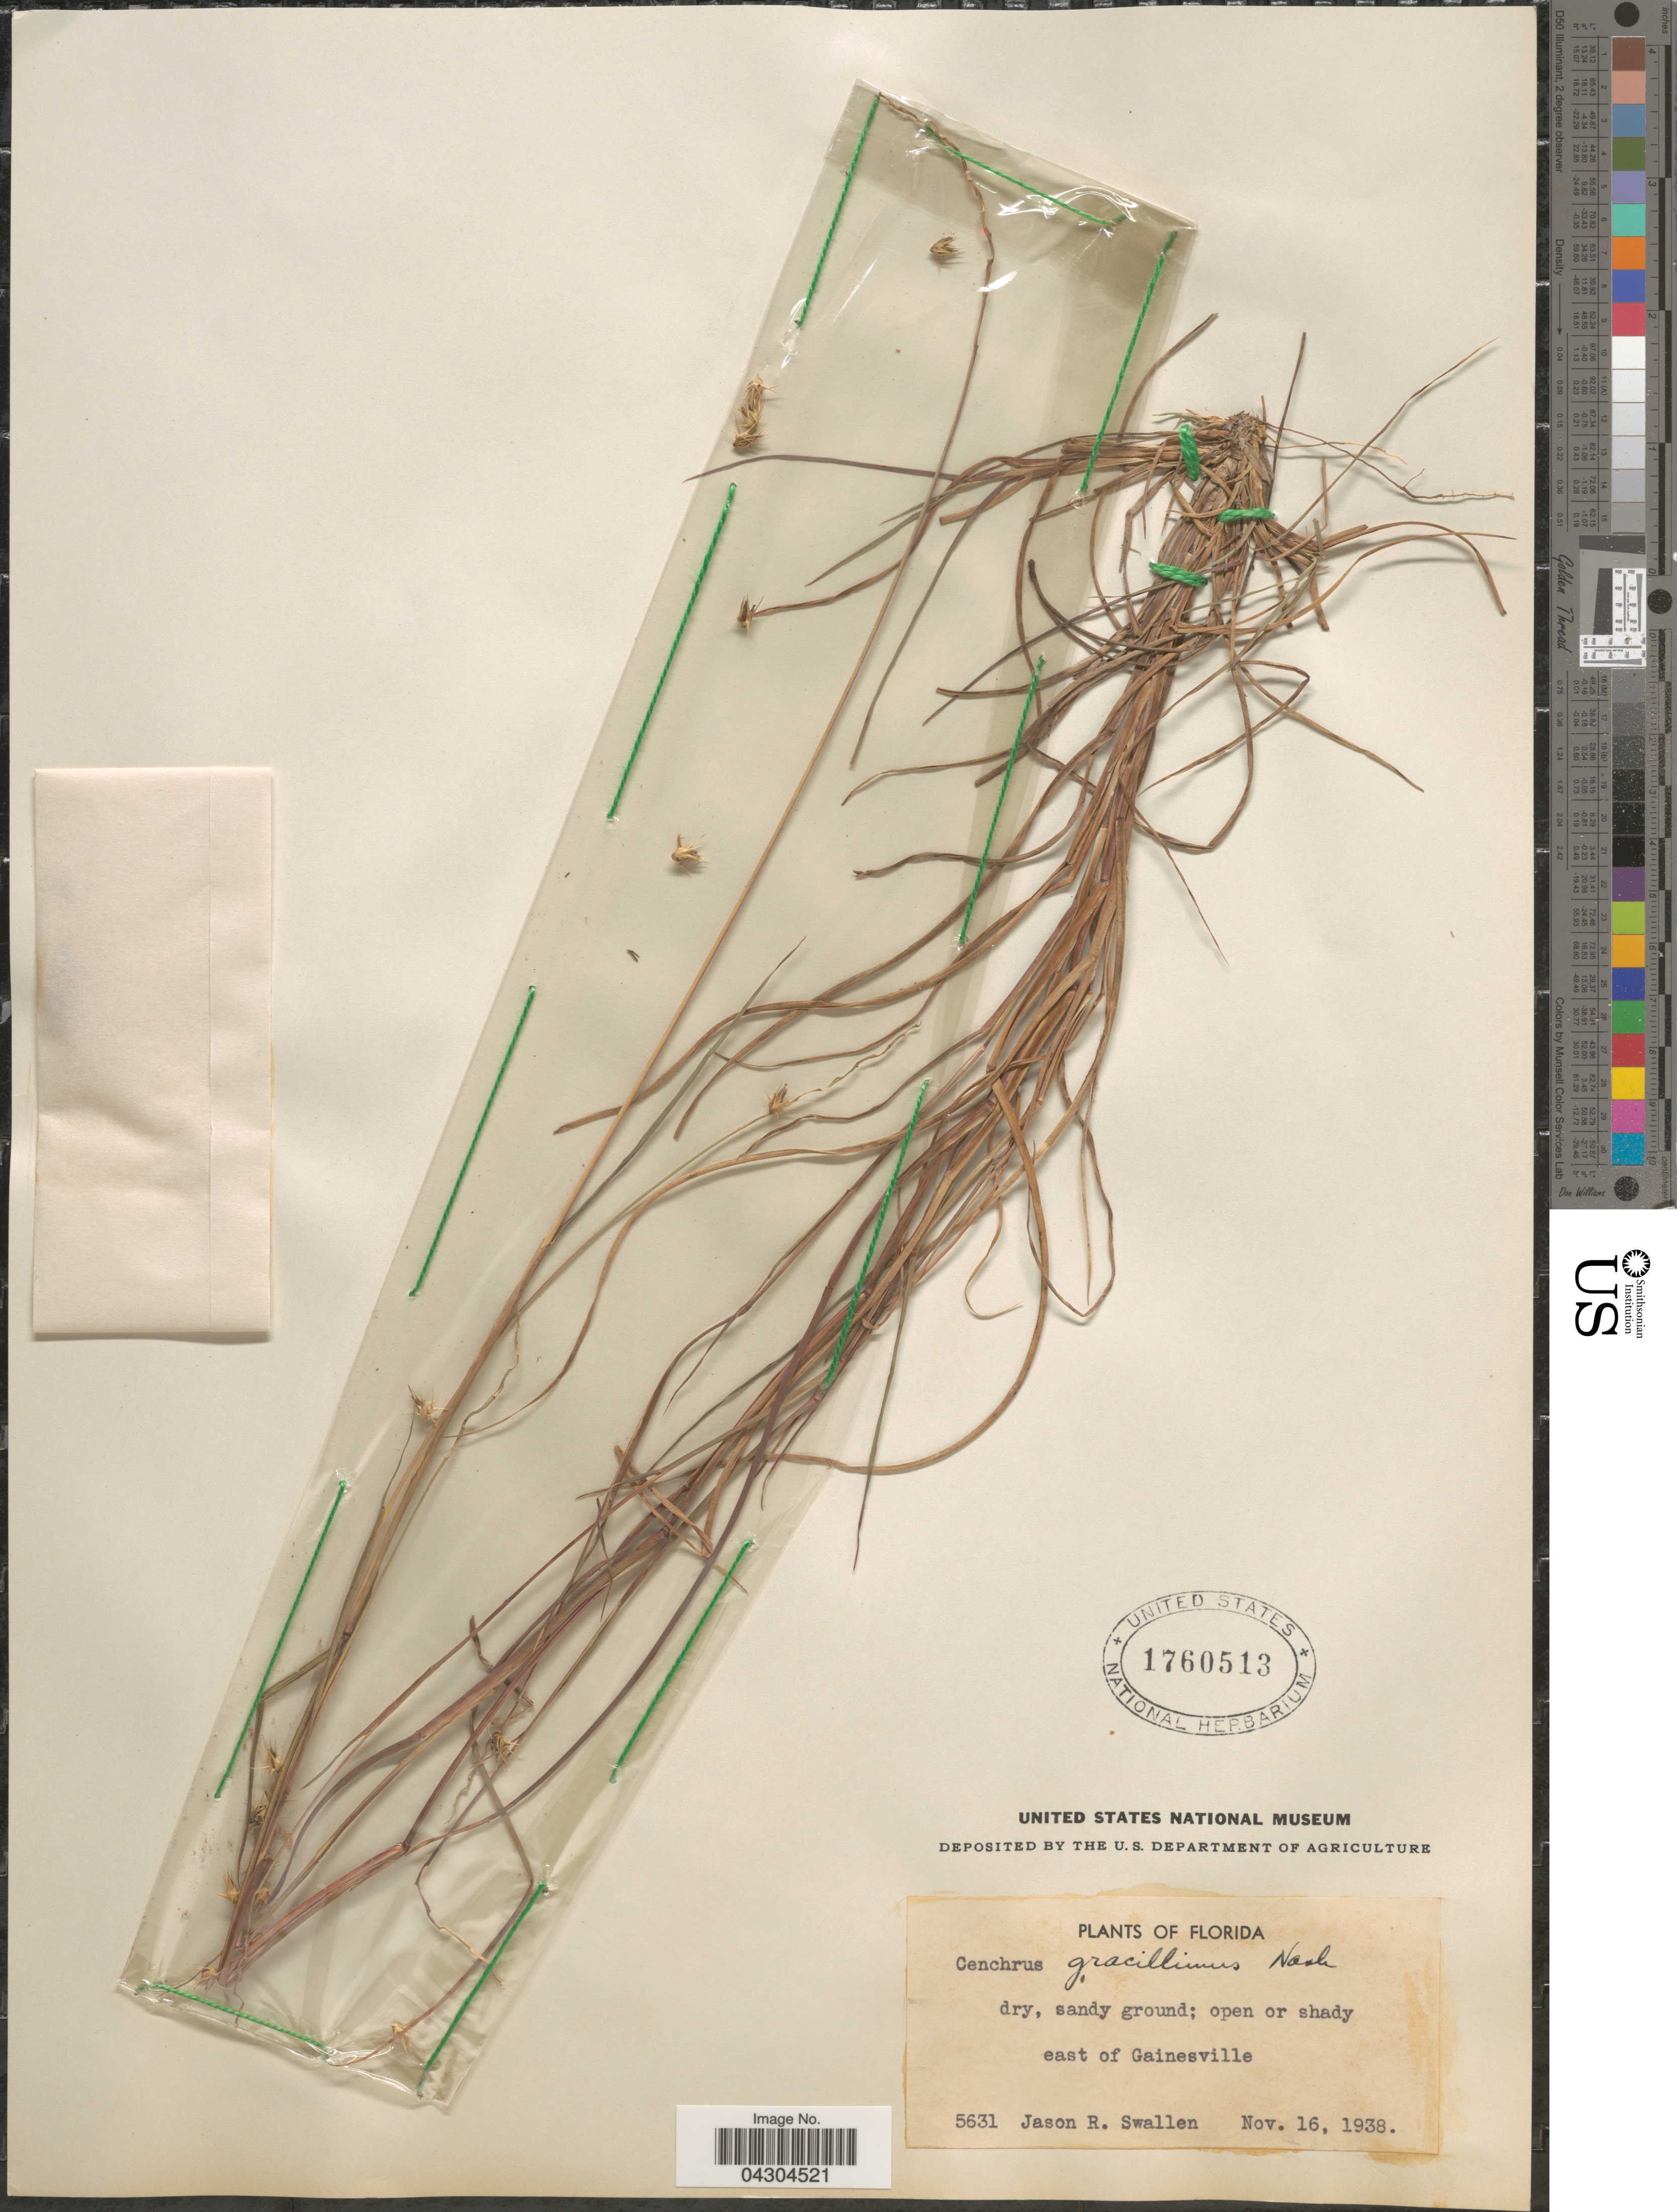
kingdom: Plantae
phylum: Tracheophyta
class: Liliopsida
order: Poales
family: Poaceae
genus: Cenchrus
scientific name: Cenchrus gracillimus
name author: Nash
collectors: J. R. Swallen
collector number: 5631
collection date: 1938-11-16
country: United States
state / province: Florida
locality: Dry, sandy ground; open or shady east of Gainesville.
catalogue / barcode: US 1760513